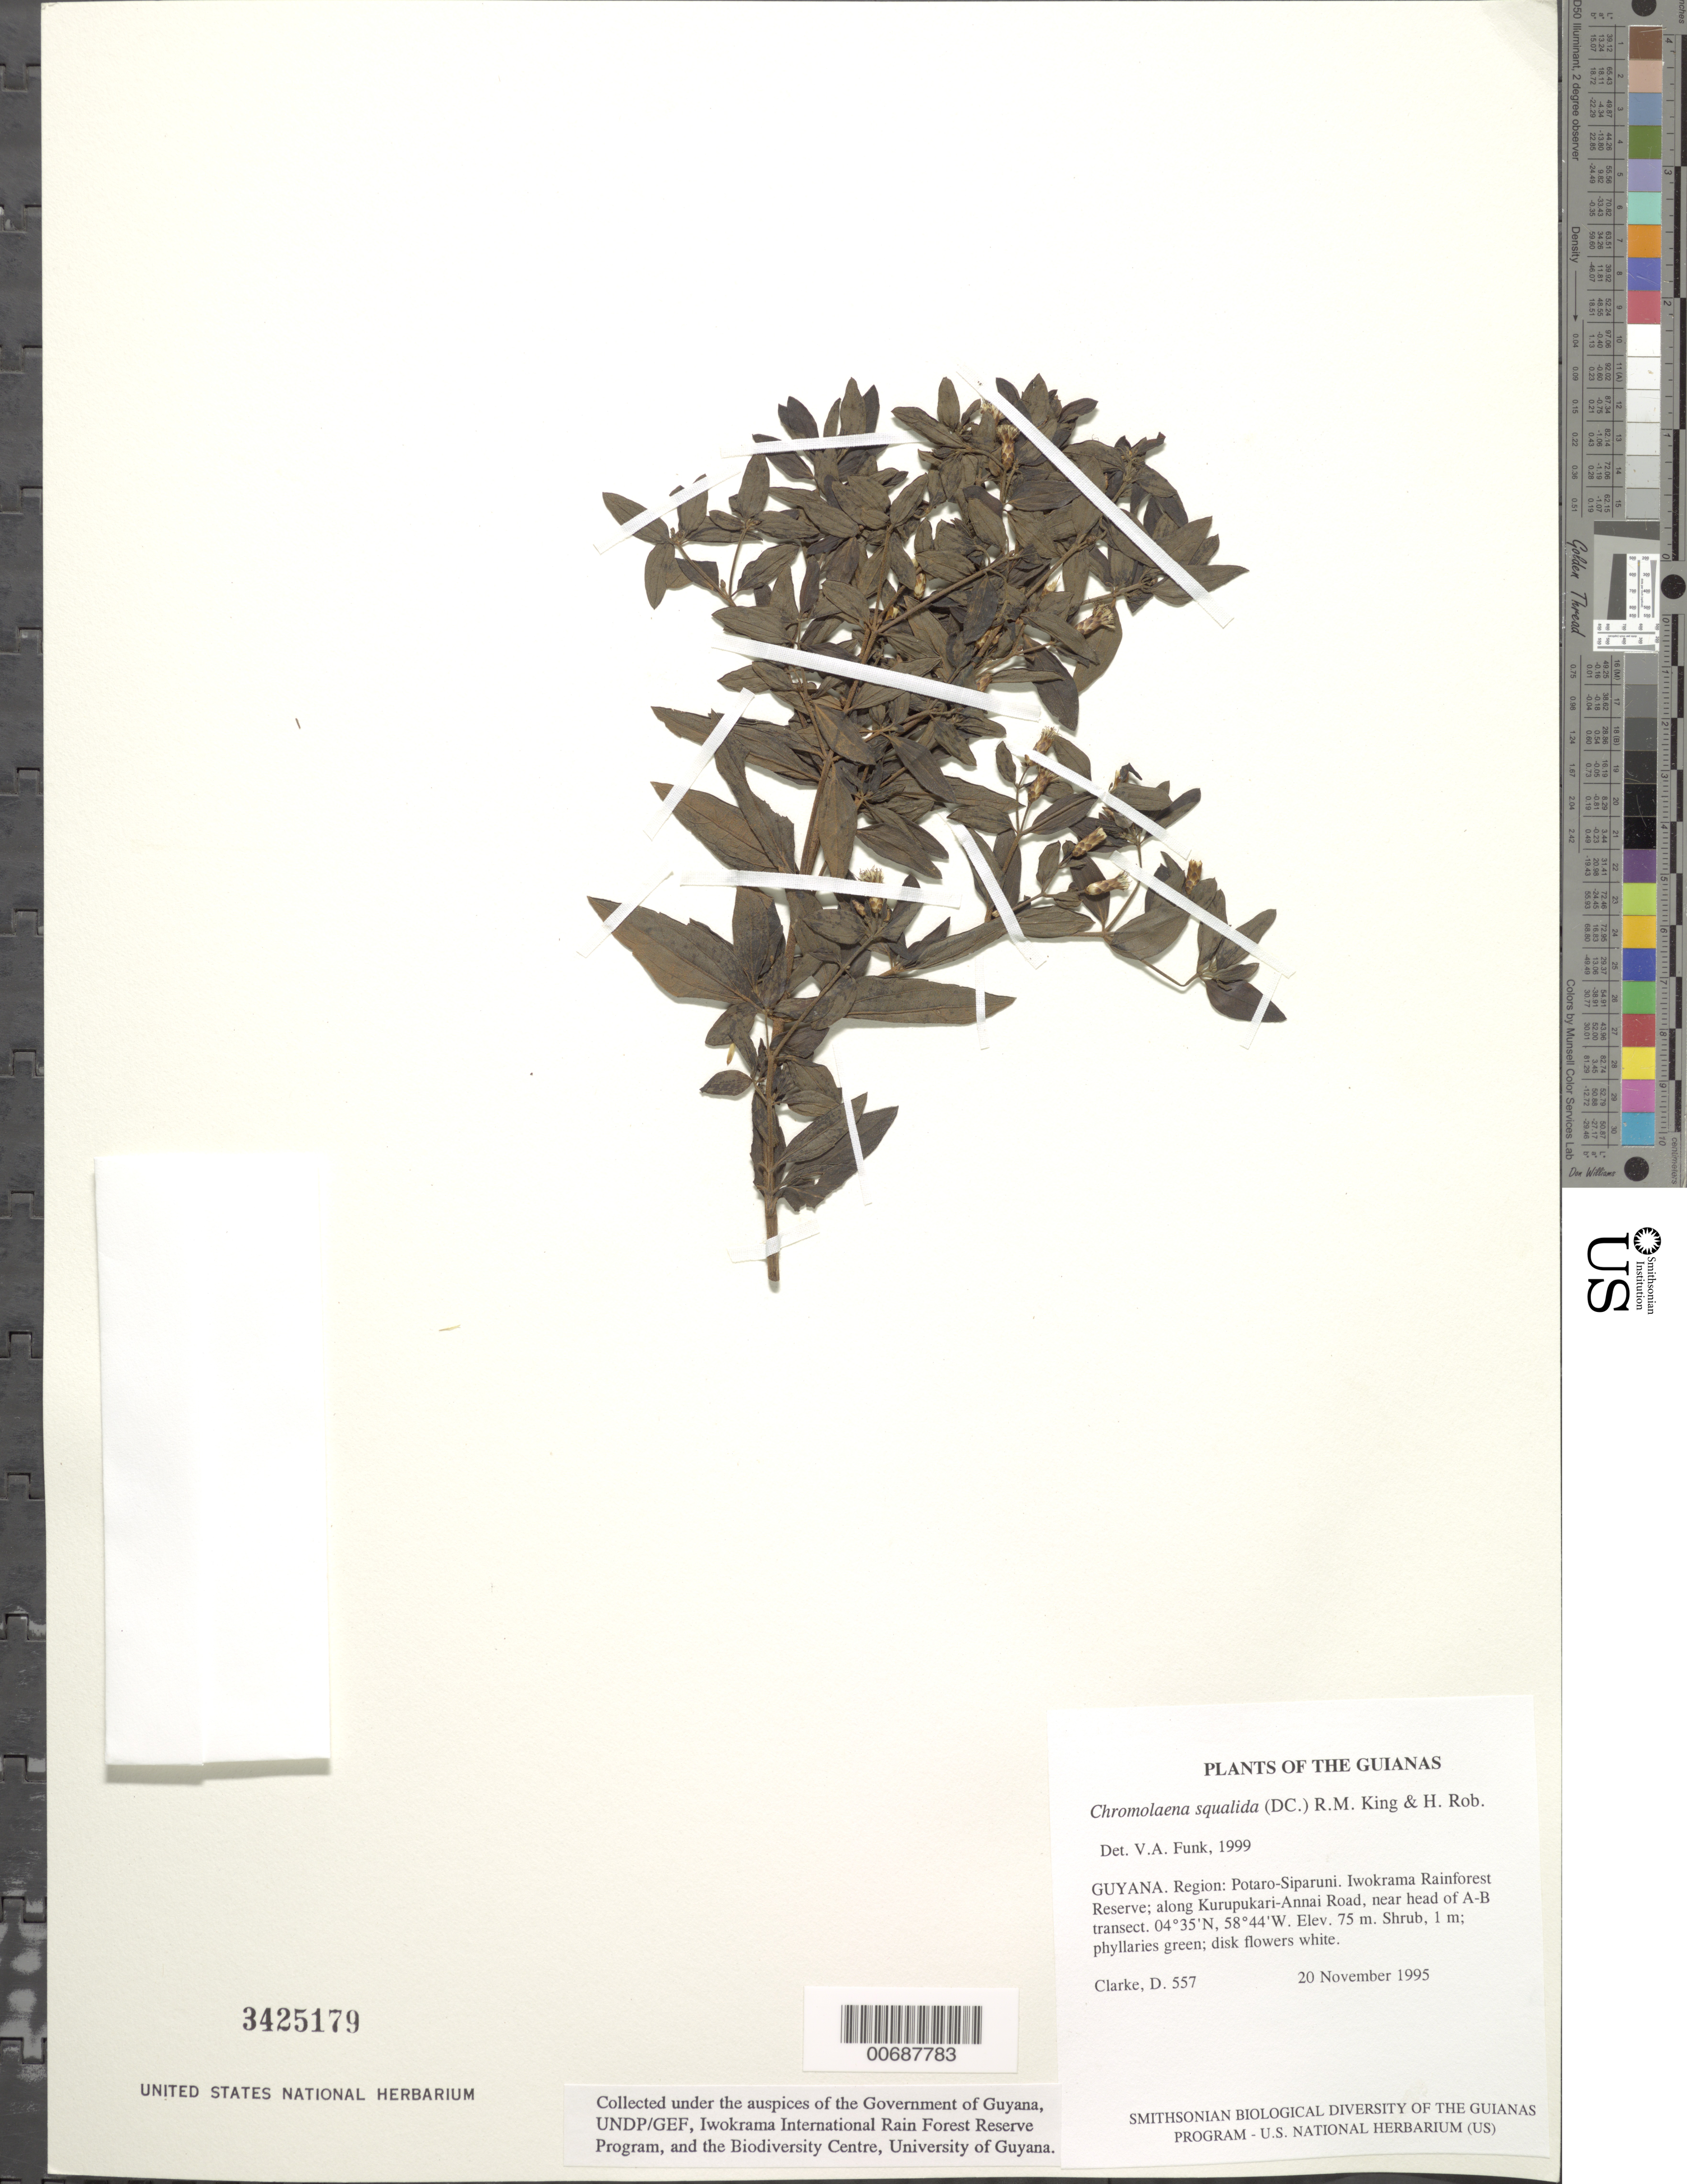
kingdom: Plantae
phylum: Tracheophyta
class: Magnoliopsida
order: Asterales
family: Asteraceae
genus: Chromolaena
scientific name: Chromolaena squalida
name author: (DC.) R.M. King & H. Rob.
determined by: Funk, Vicki A., (BOT), Smithsonian Institution - National Museum of Natural History (UNITED STATES)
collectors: H. D. Clarke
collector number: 557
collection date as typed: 20 November 1995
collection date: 1995-11-20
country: Guyana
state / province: Potaro-Siparuni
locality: Iwokrama Rainforest Reserve; along Kurupukari-Annai Road, near head of A-B transect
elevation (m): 75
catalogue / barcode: US 3425179